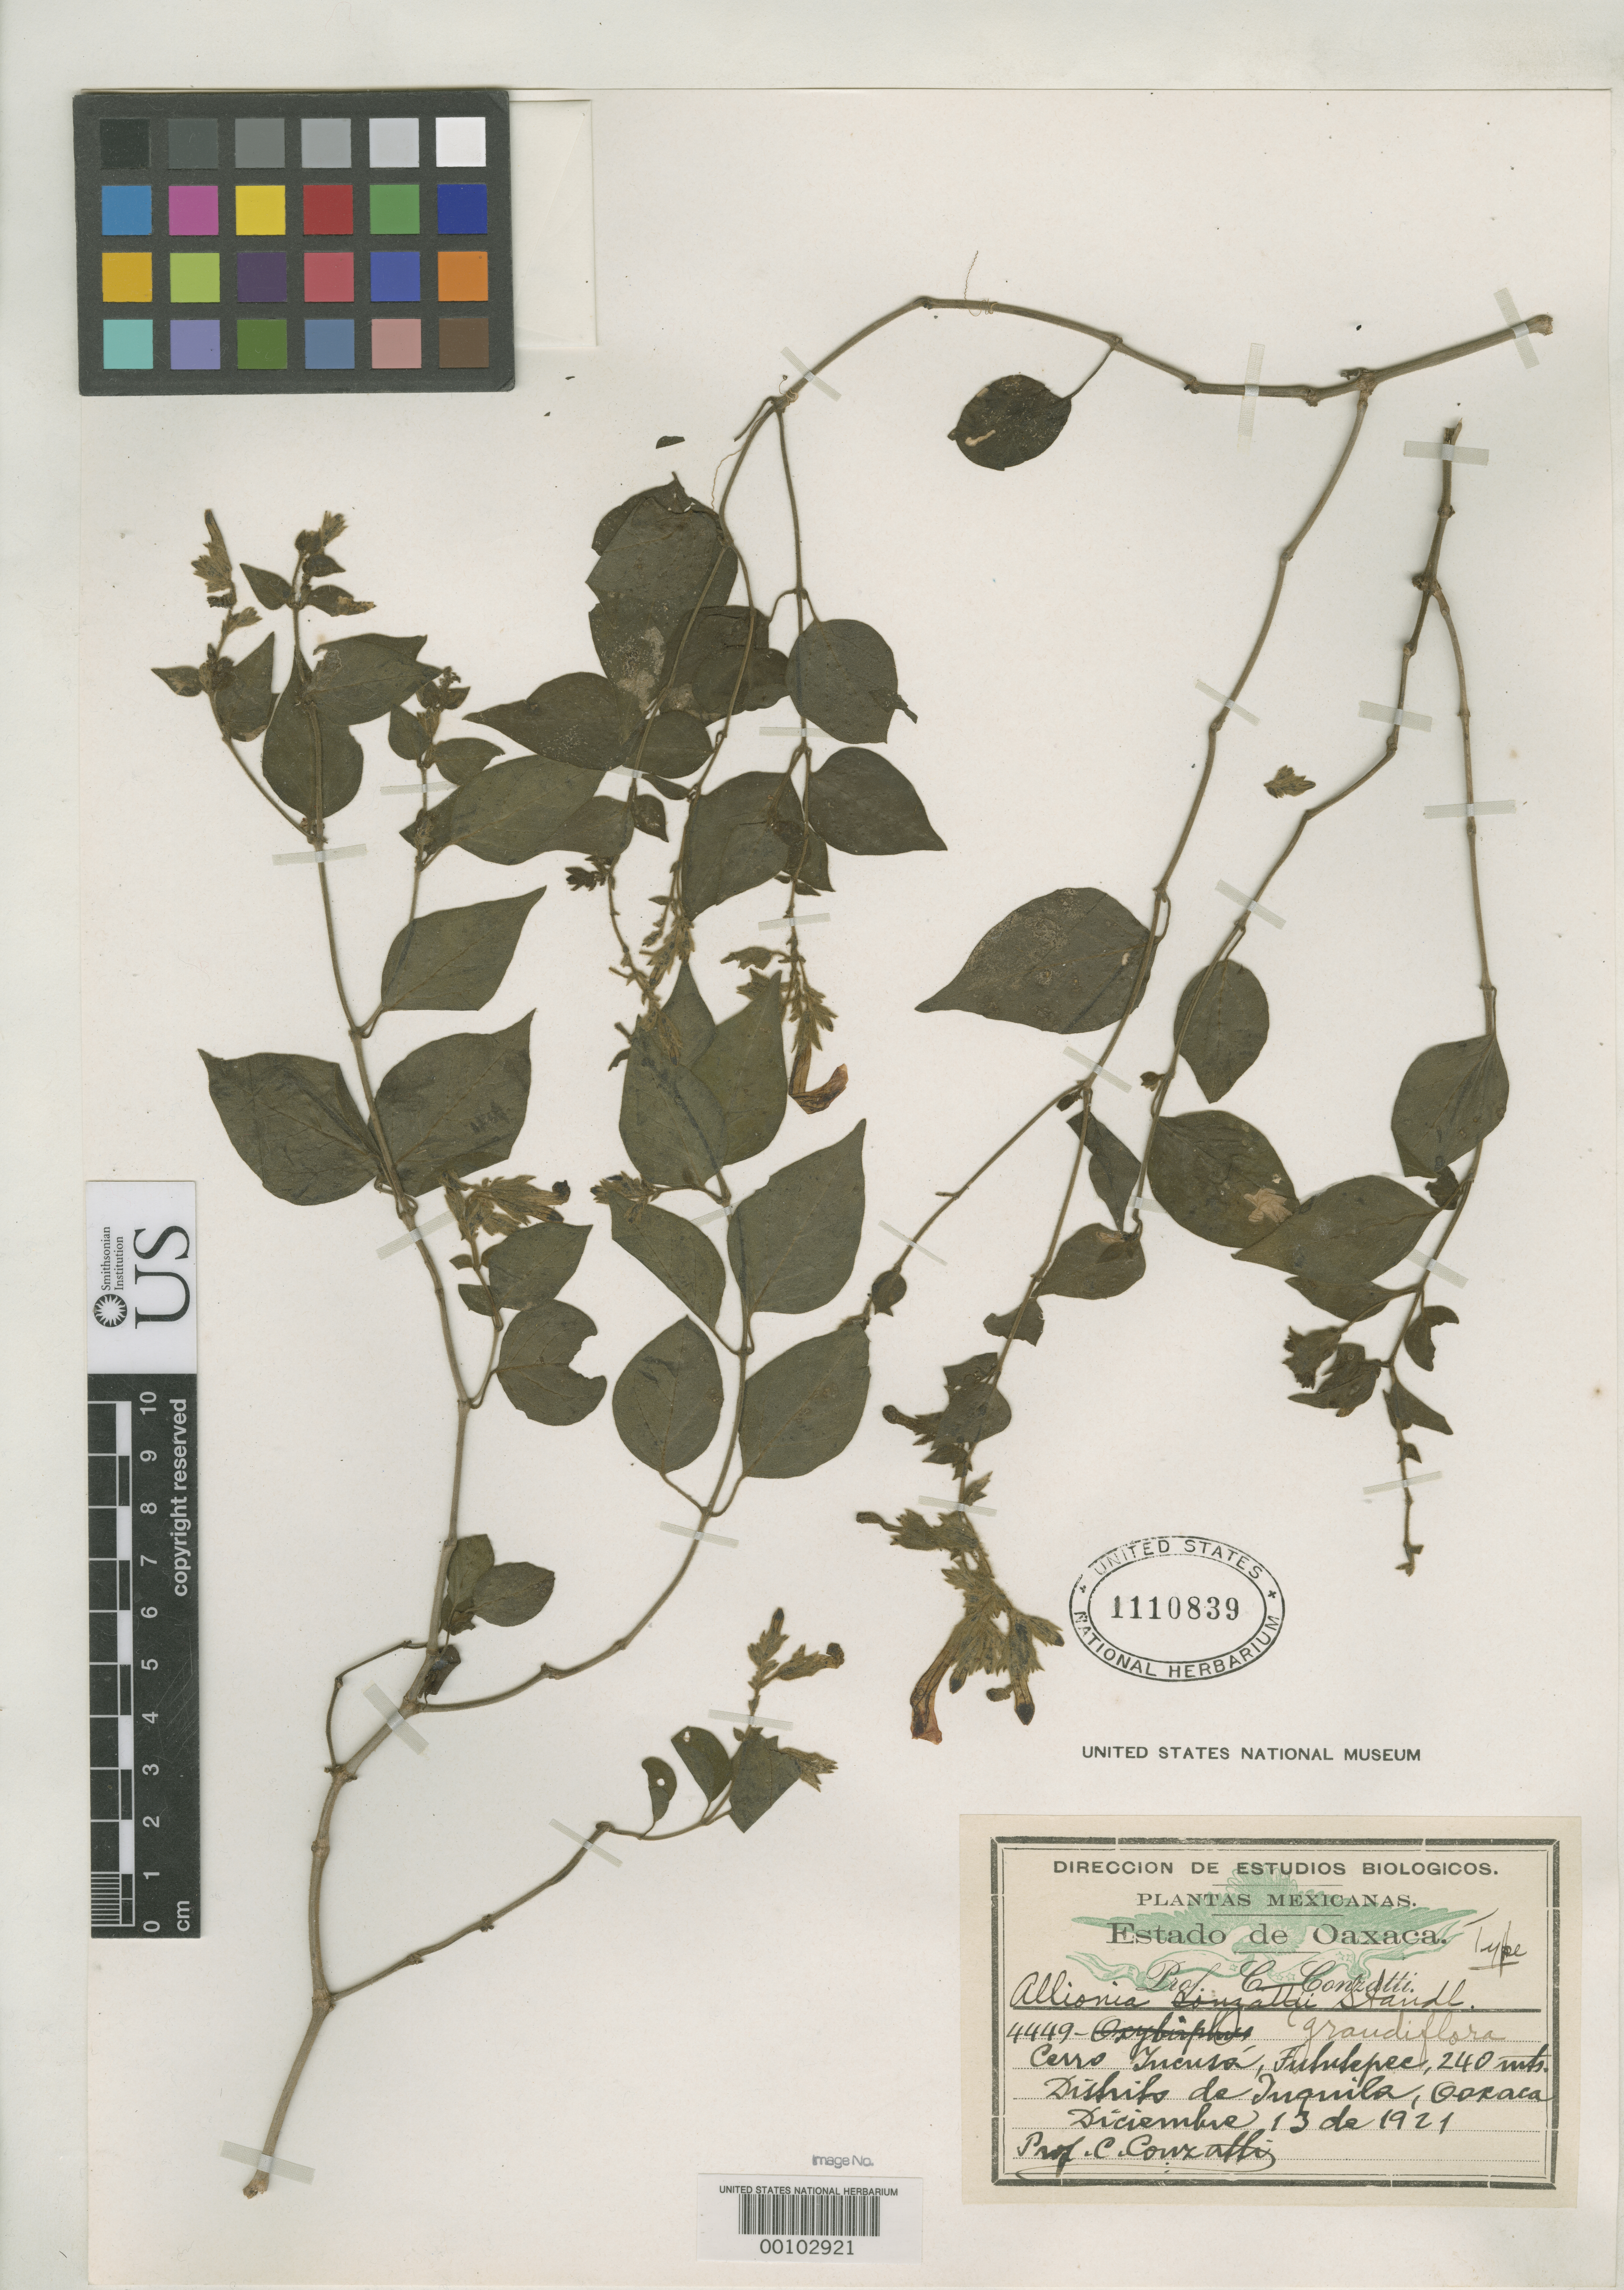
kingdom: Plantae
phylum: Tracheophyta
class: Magnoliopsida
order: Caryophyllales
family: Nyctaginaceae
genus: Allionia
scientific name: Allionia grandiflora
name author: Standl.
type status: Holotype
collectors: C. Conzatti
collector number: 4449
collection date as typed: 13 Dec 1921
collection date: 1921-12-13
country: Mexico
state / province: Oaxaca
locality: Tututepec, Cerro Jucusa.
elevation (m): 240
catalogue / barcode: US 1110839